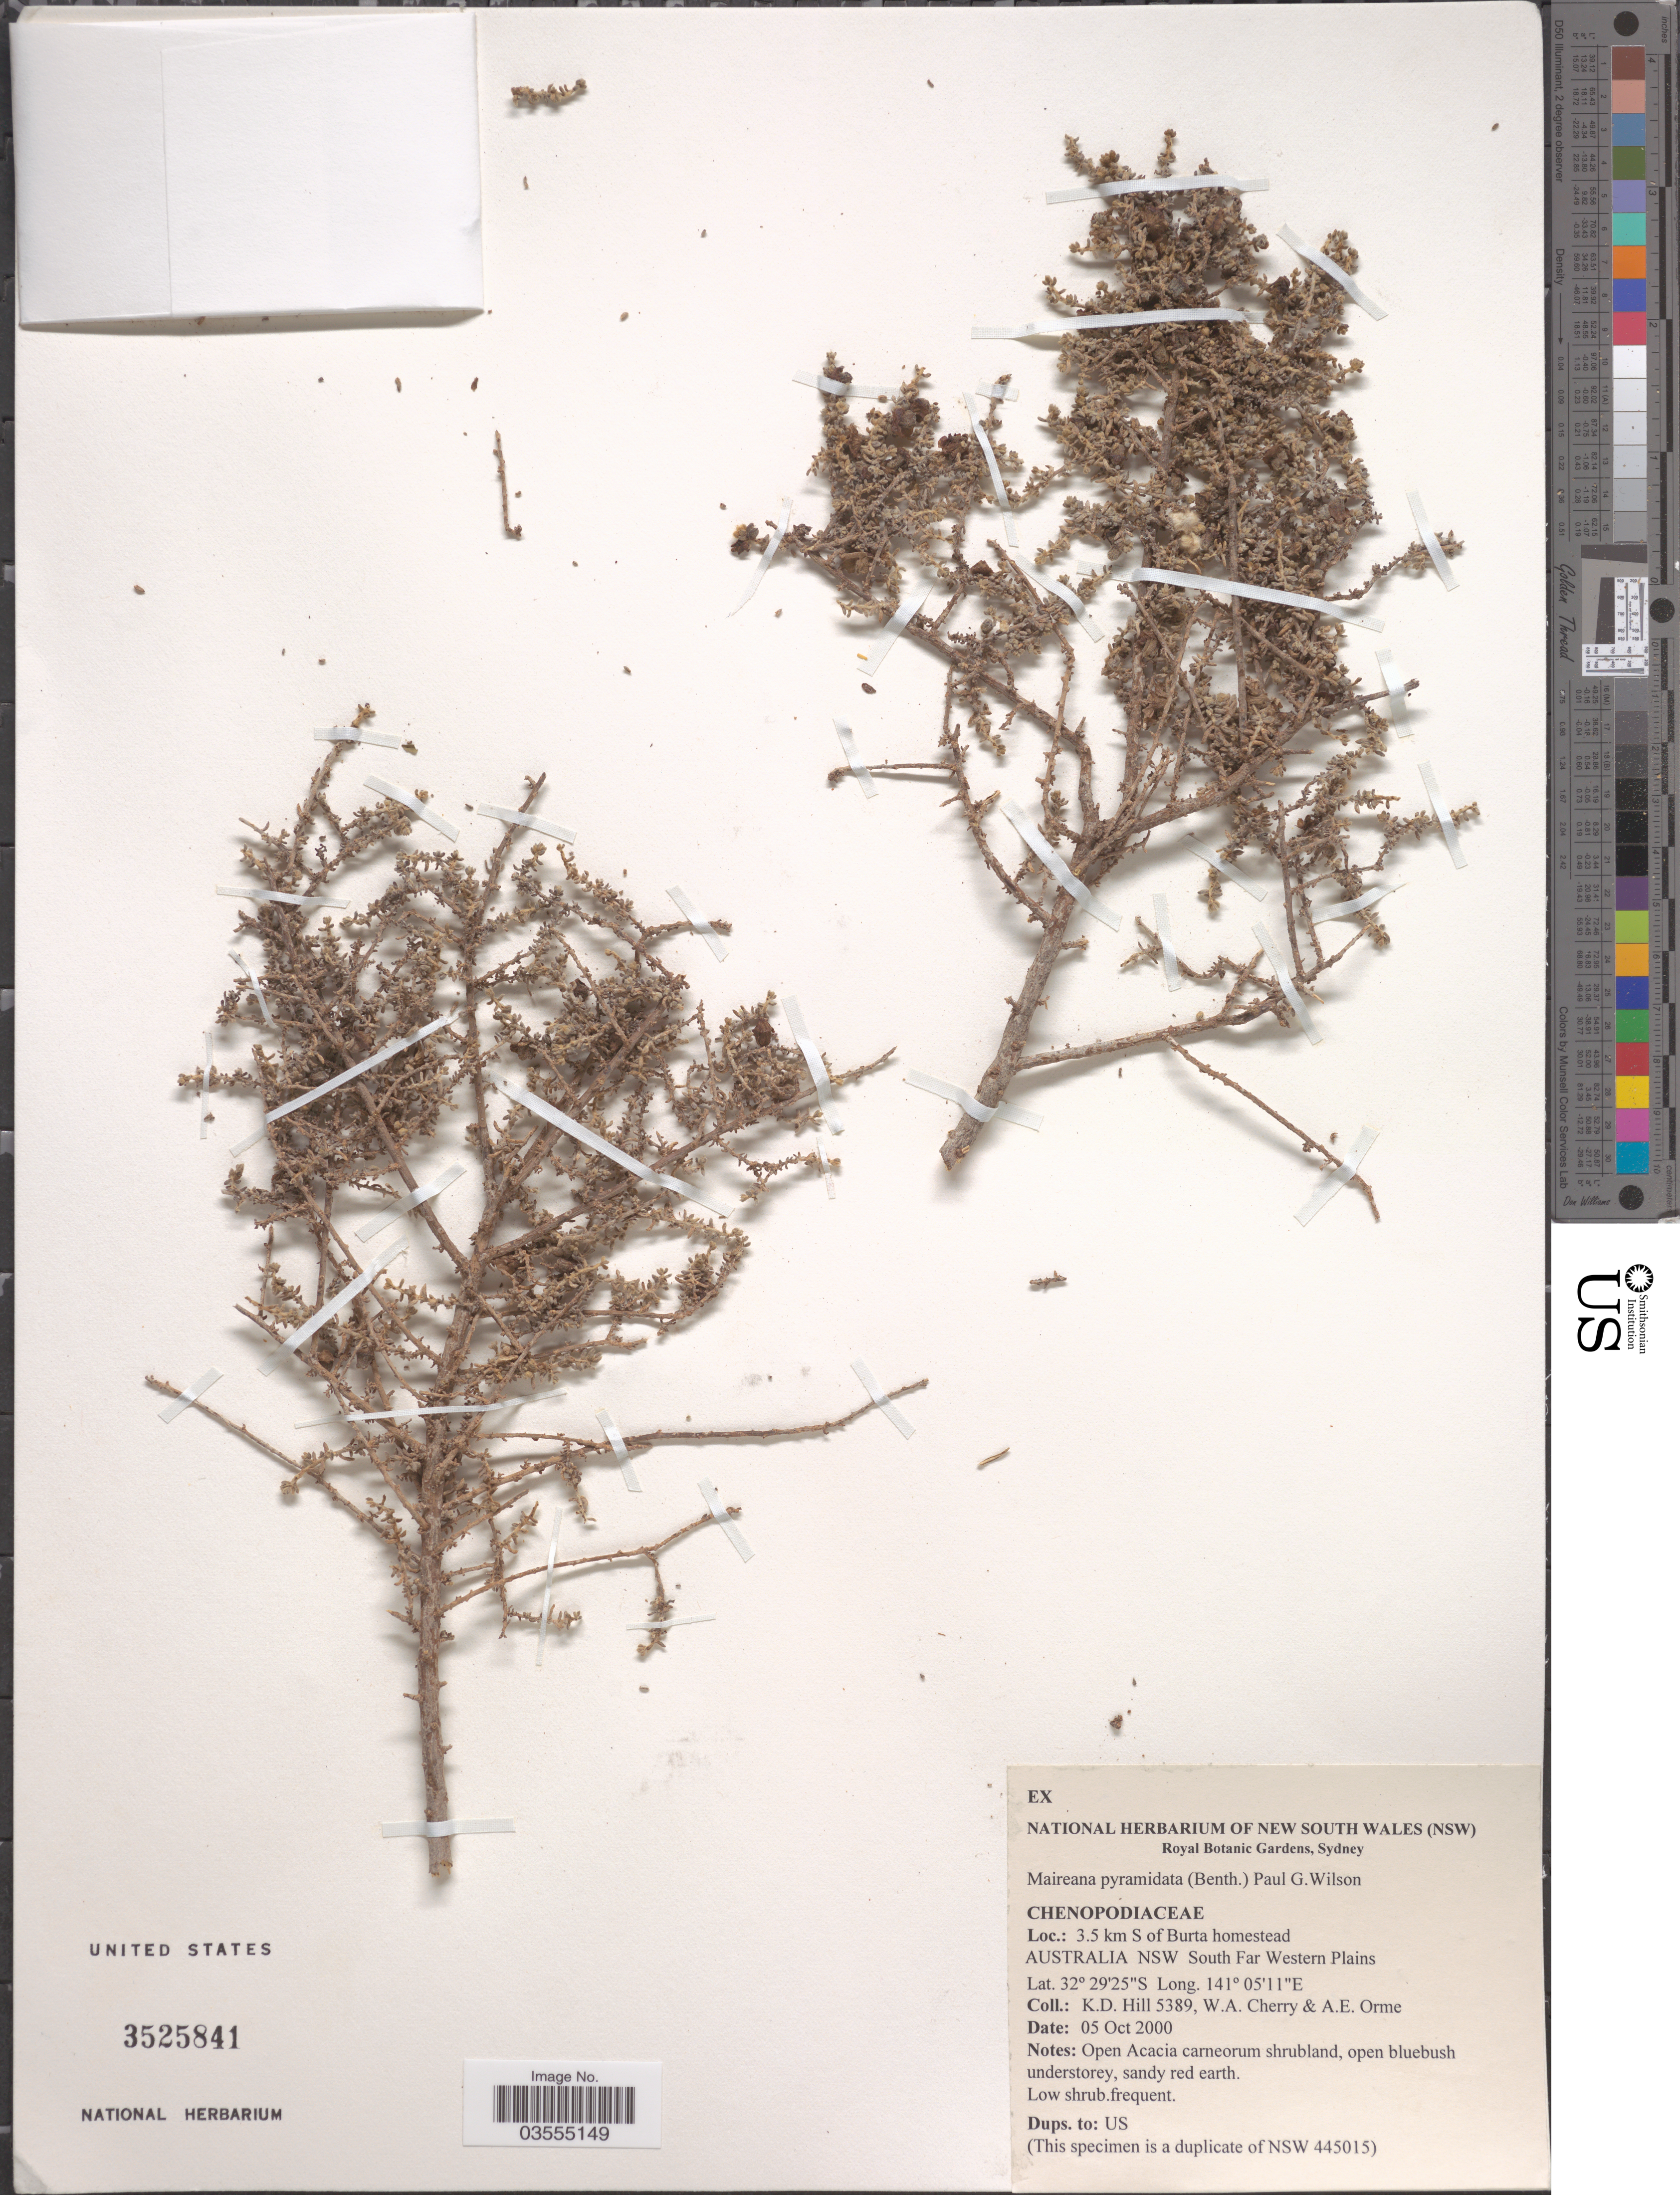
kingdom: Plantae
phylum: Tracheophyta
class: Magnoliopsida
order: Caryophyllales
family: Amaranthaceae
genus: Maireana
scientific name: Maireana pyramidata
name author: (Benth.) Paul G. Wilson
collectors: K. D. Hill, W. A. Cherry & A. Orme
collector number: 5389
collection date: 2000-10-05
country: Australia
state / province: New South Wales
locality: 3.5 km S of Burta homestead. South Far Western Plains.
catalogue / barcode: US 3525841